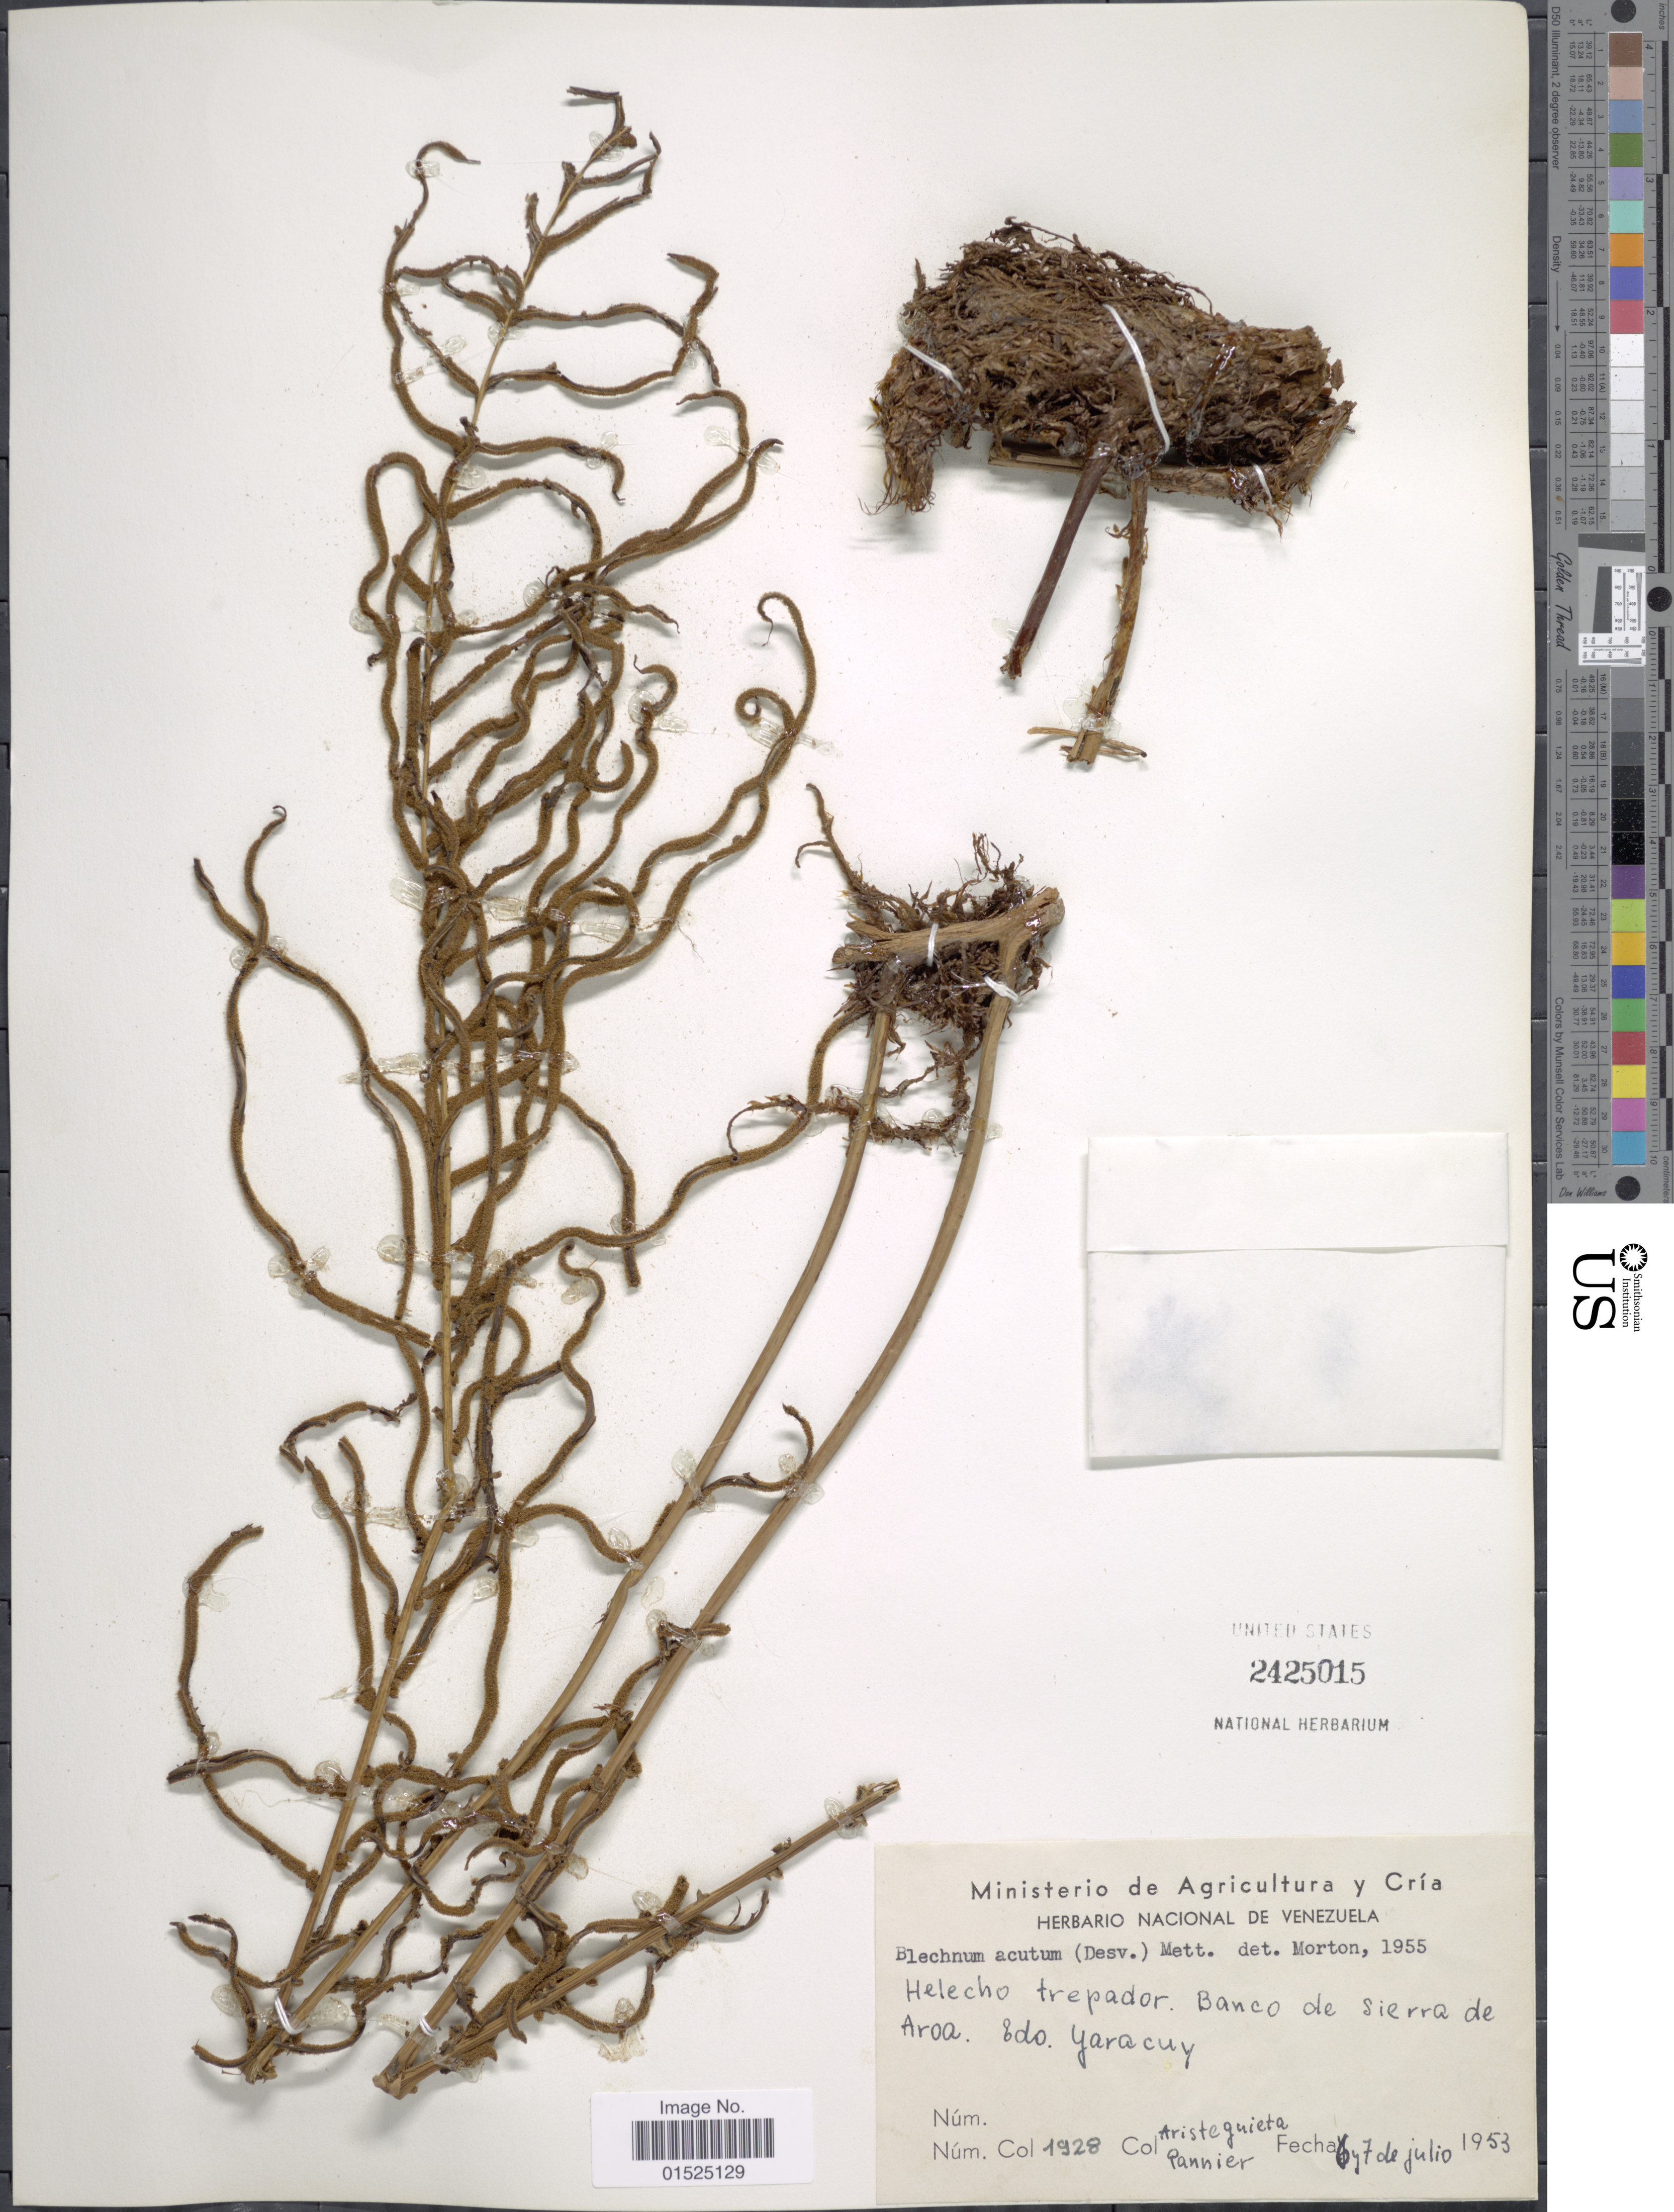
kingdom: Plantae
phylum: Tracheophyta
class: Polypodiopsida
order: Polypodiales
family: Blechnaceae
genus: Blechnum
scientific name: Blechnum acutum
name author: (Desv.) Mett.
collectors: -. Aristeguita & Pannier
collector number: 1928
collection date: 1953-07-06/1953-07-07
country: Venezuela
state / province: Yaracuy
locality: Helecho trepador. Banco de sierra de Aroa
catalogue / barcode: US 2425015